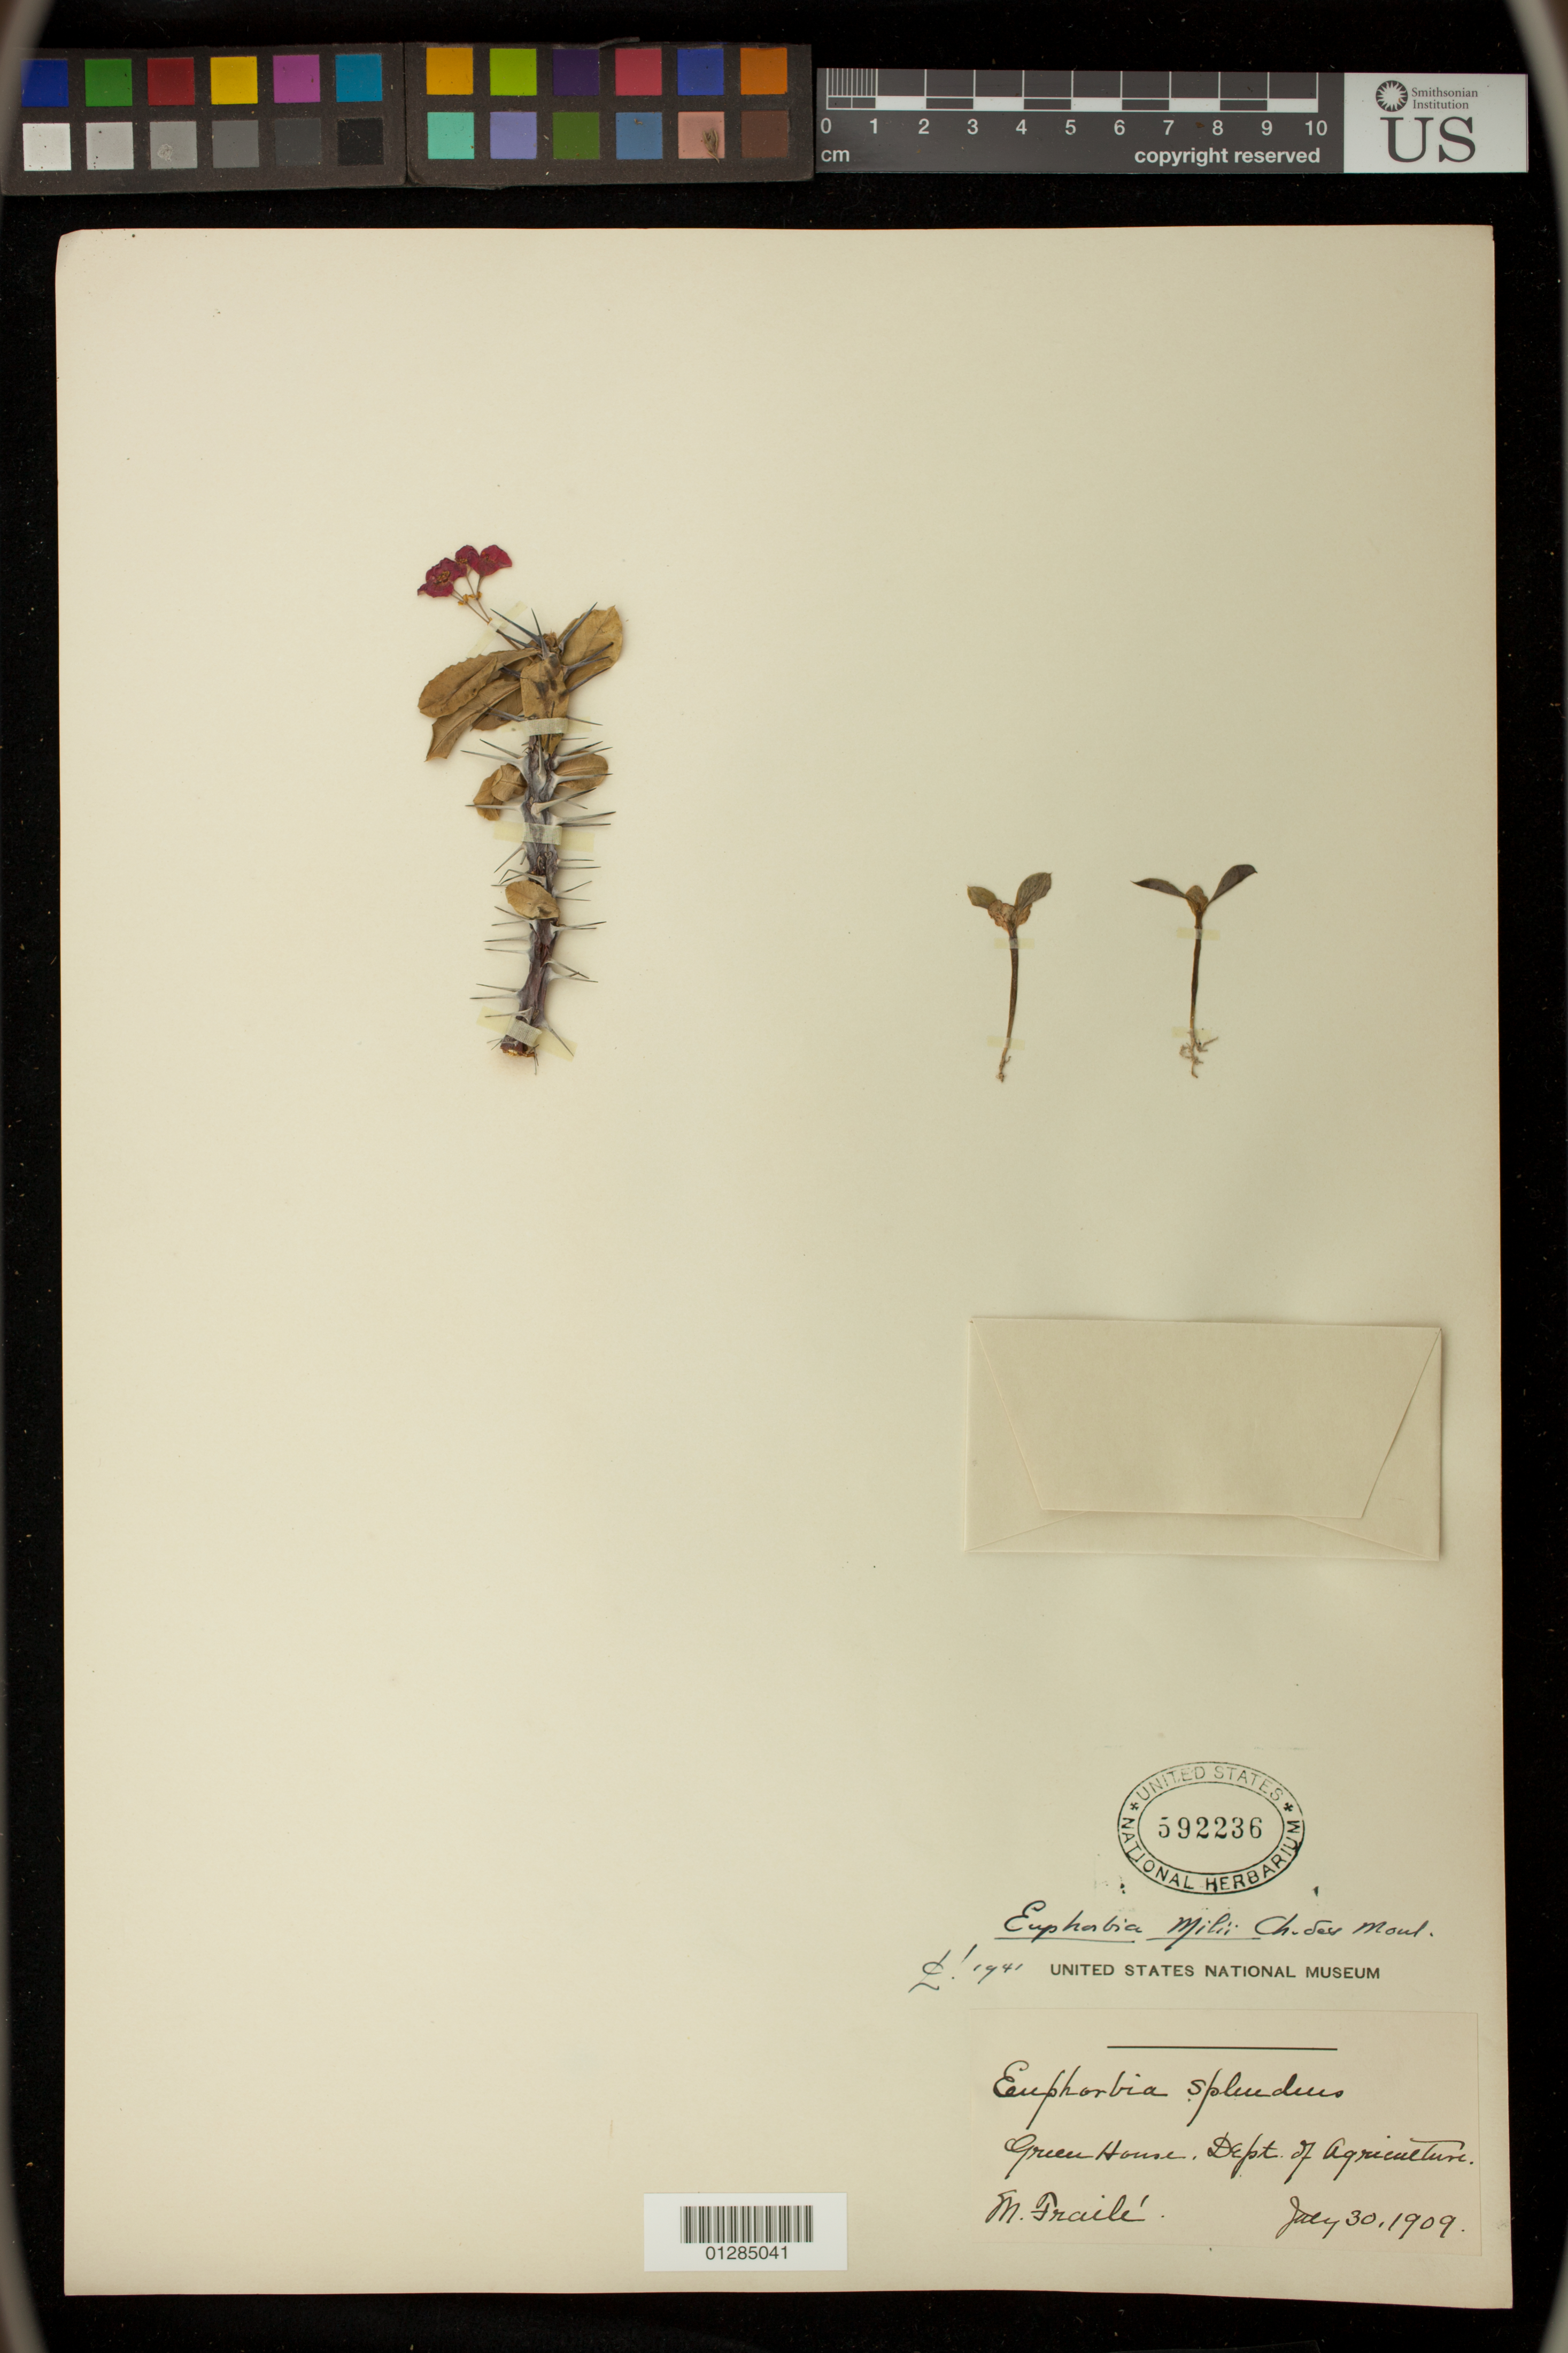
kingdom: Plantae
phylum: Tracheophyta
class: Magnoliopsida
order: Malpighiales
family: Euphorbiaceae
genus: Euphorbia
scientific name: Euphorbia milii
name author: Des Moul.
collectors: M. Fraile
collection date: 1909-07-30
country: United States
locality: Green House. Dept. of Agriculture.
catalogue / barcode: US 592236